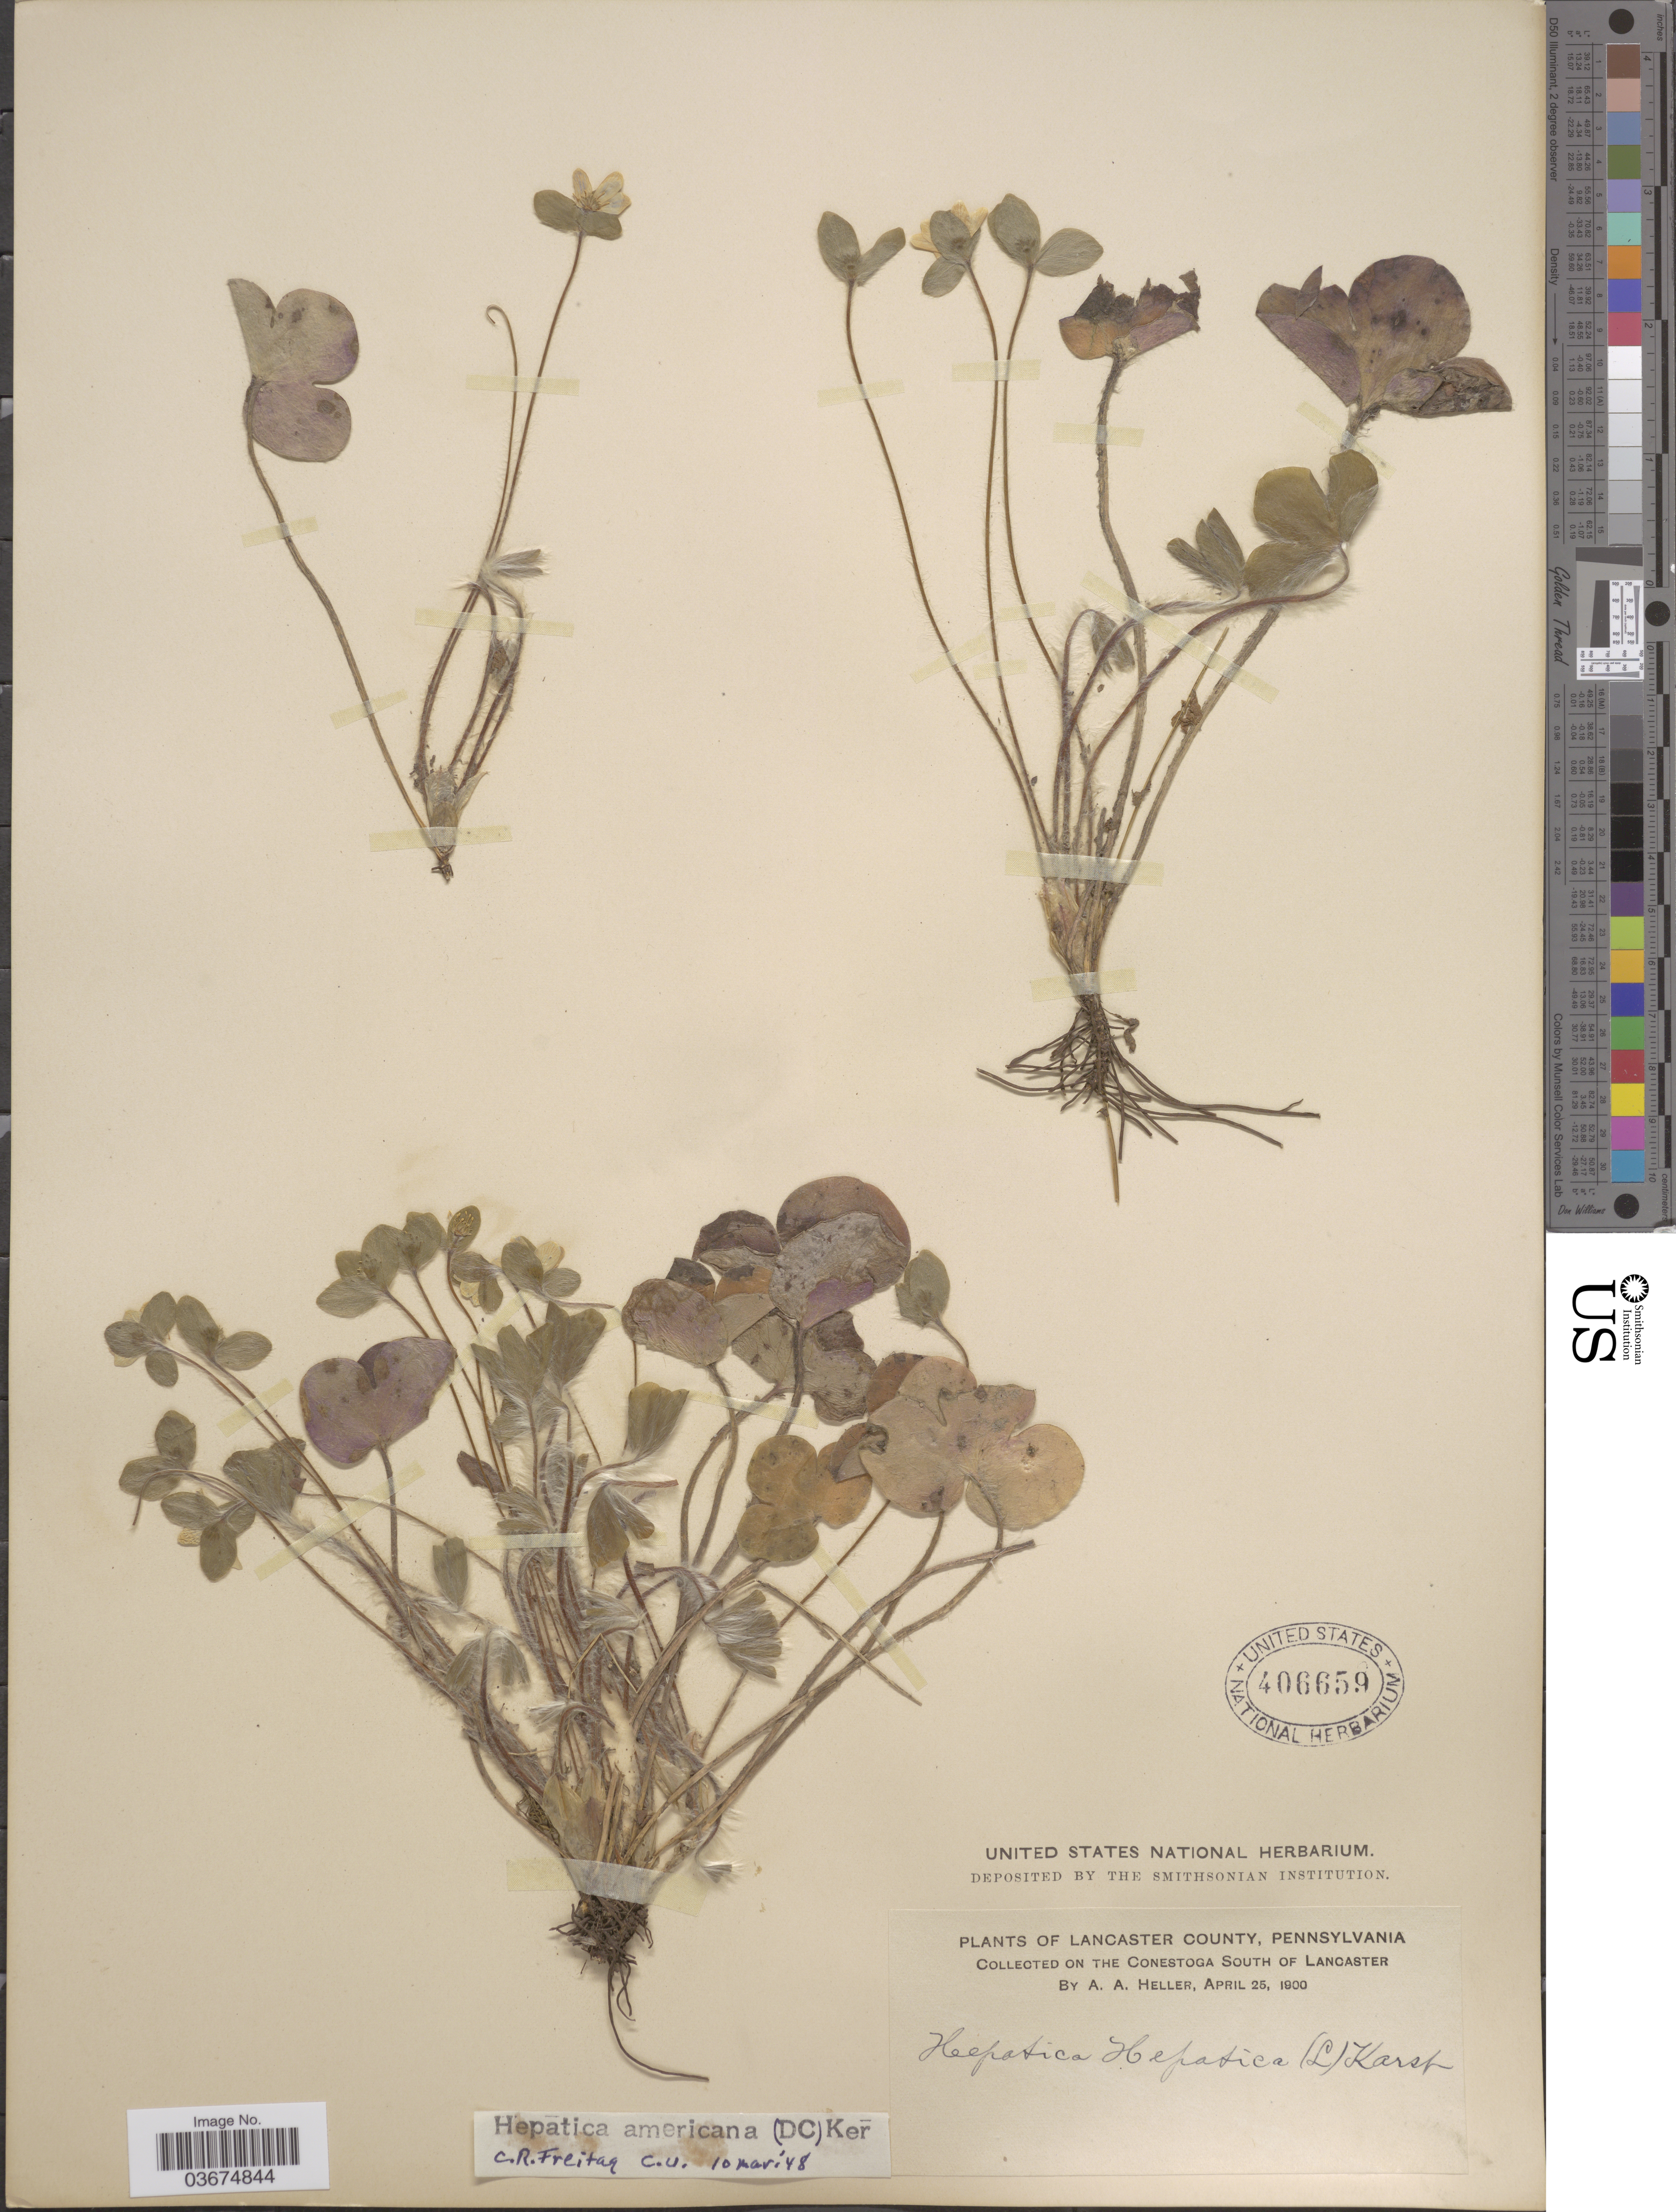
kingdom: Plantae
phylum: Tracheophyta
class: Magnoliopsida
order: Ranunculales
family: Ranunculaceae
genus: Hepatica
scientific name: Hepatica americana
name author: (DC.) Ker Gawl.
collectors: A. A. Heller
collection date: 1900-04-25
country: United States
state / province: Pennsylvania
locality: Lancaster County. On the Conestoga South of Lancaster.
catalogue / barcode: US 406659